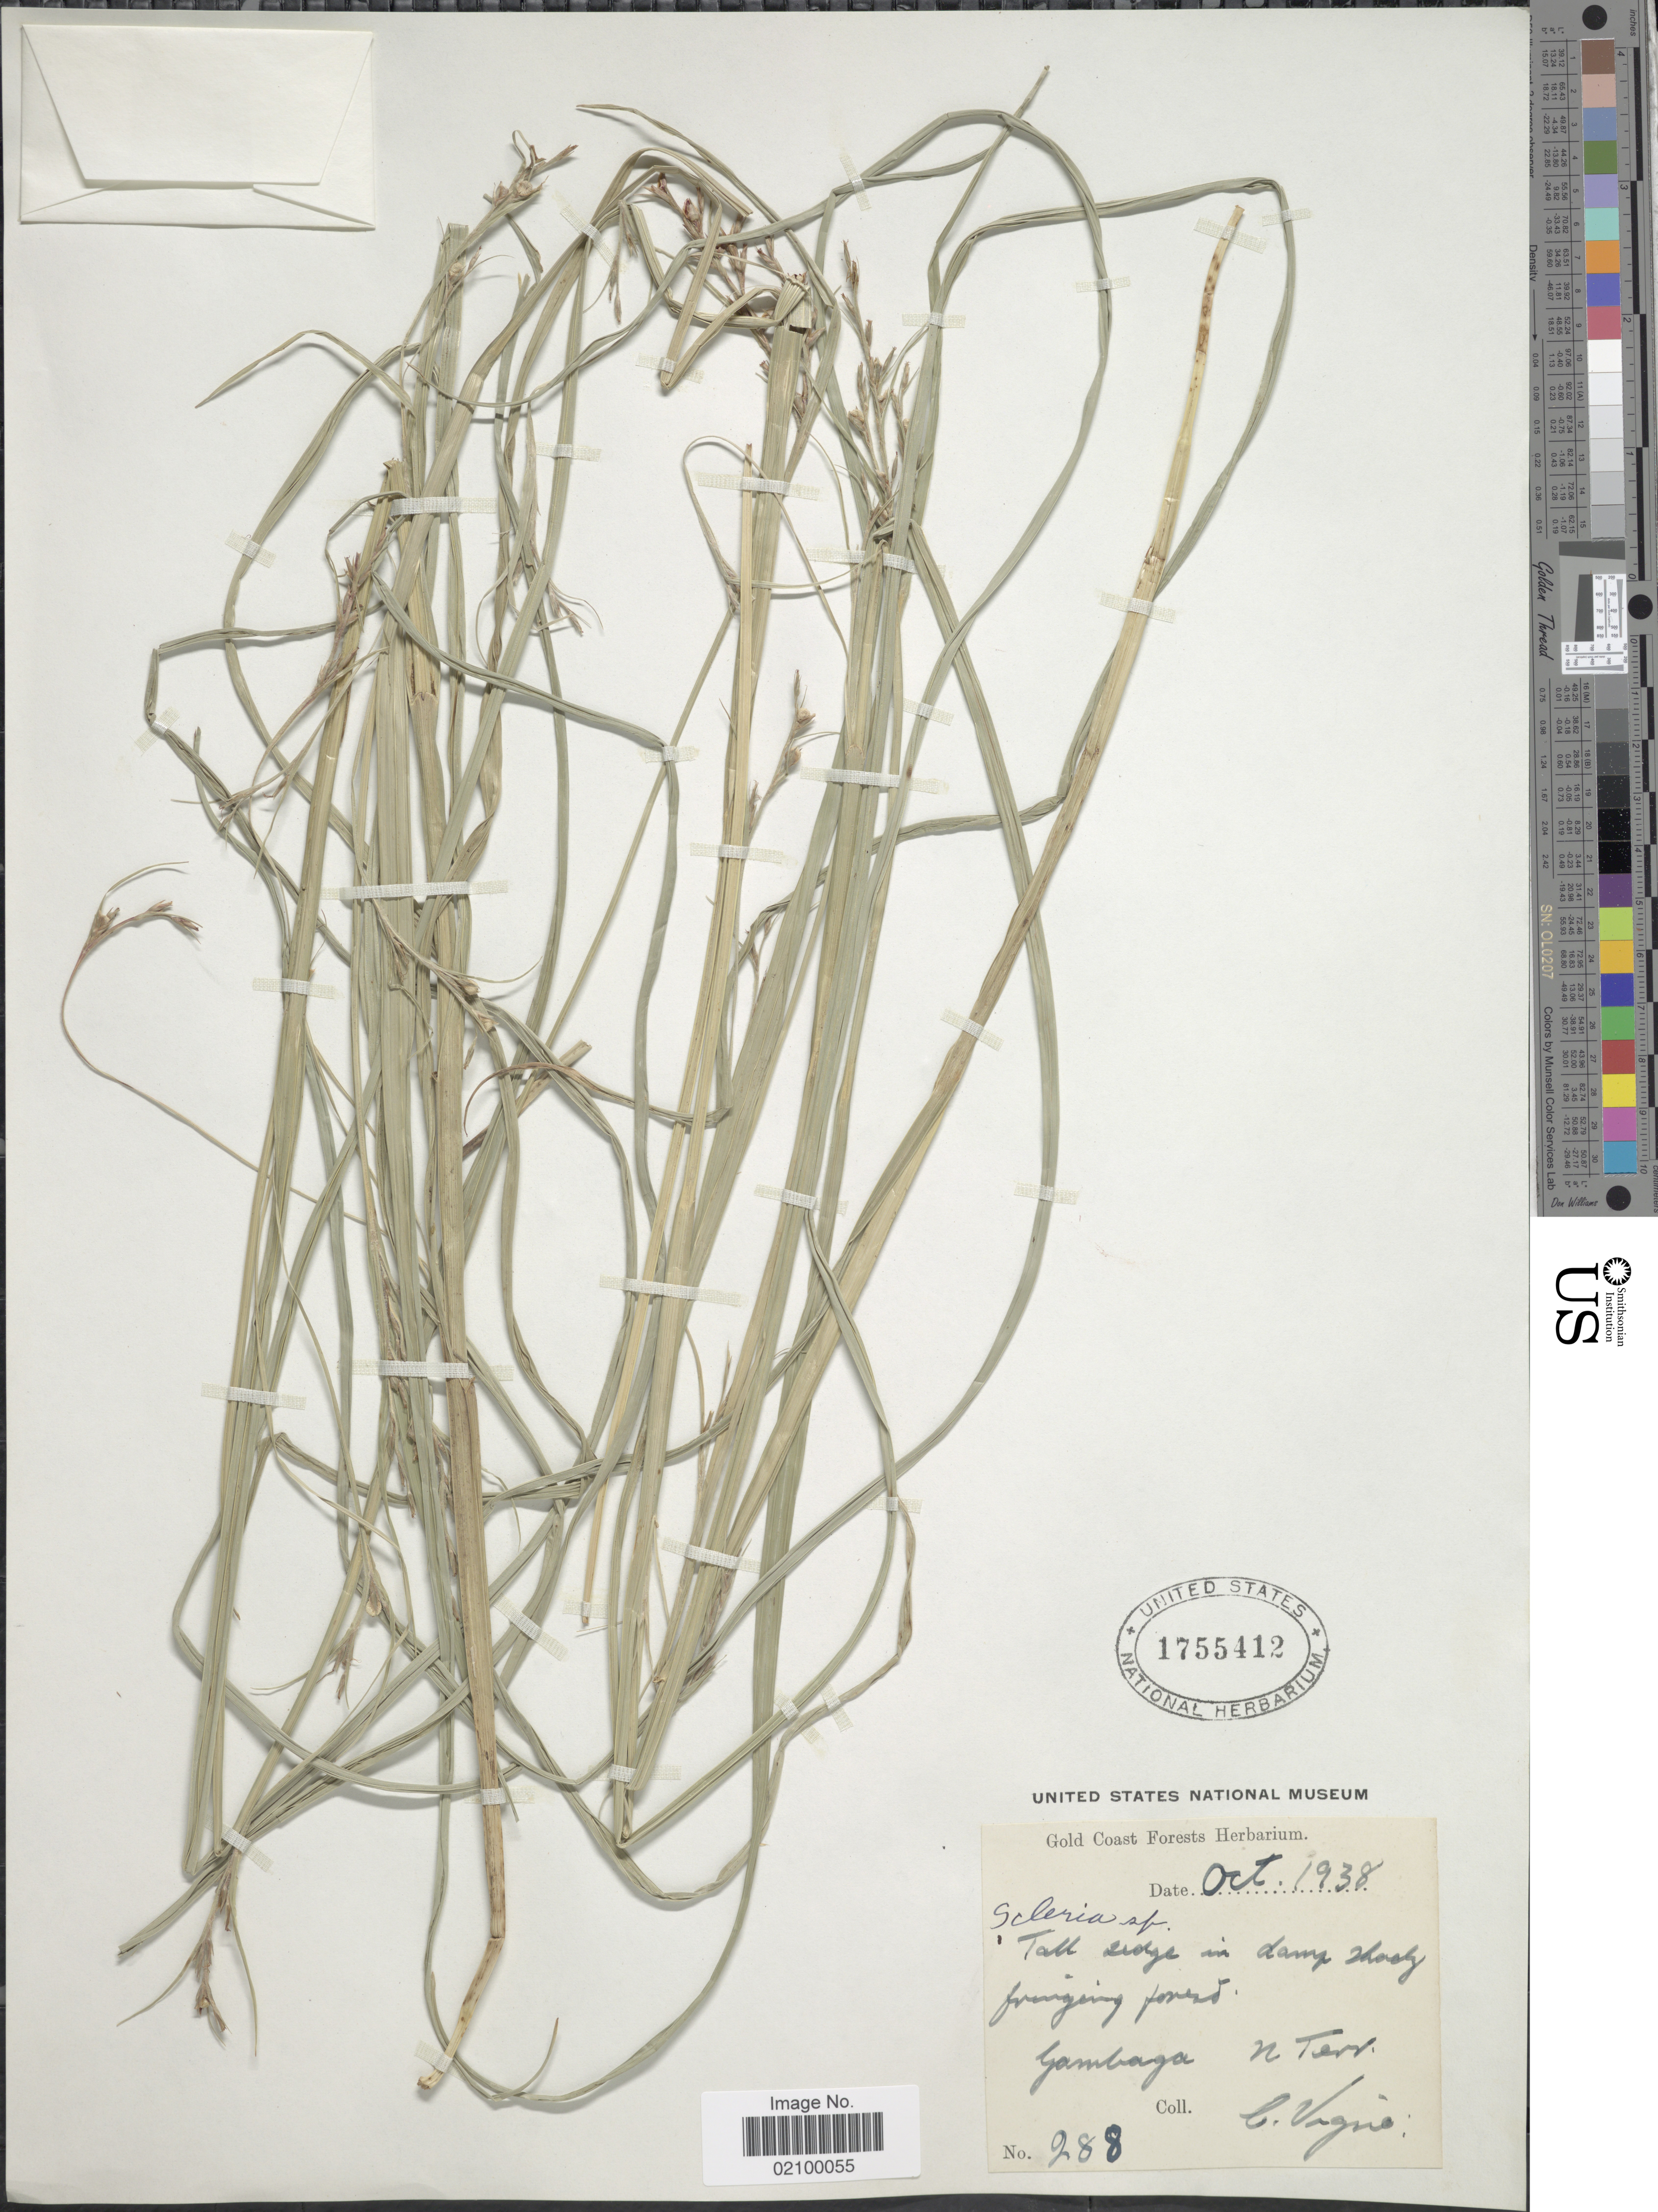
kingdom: Plantae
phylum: Tracheophyta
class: Liliopsida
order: Poales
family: Cyperaceae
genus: Scleria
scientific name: Scleria sp.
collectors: C. Vigne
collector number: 288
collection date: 1938-10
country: Ghana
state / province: Northern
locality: Gambaga, N. Terr.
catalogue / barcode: US 1755412